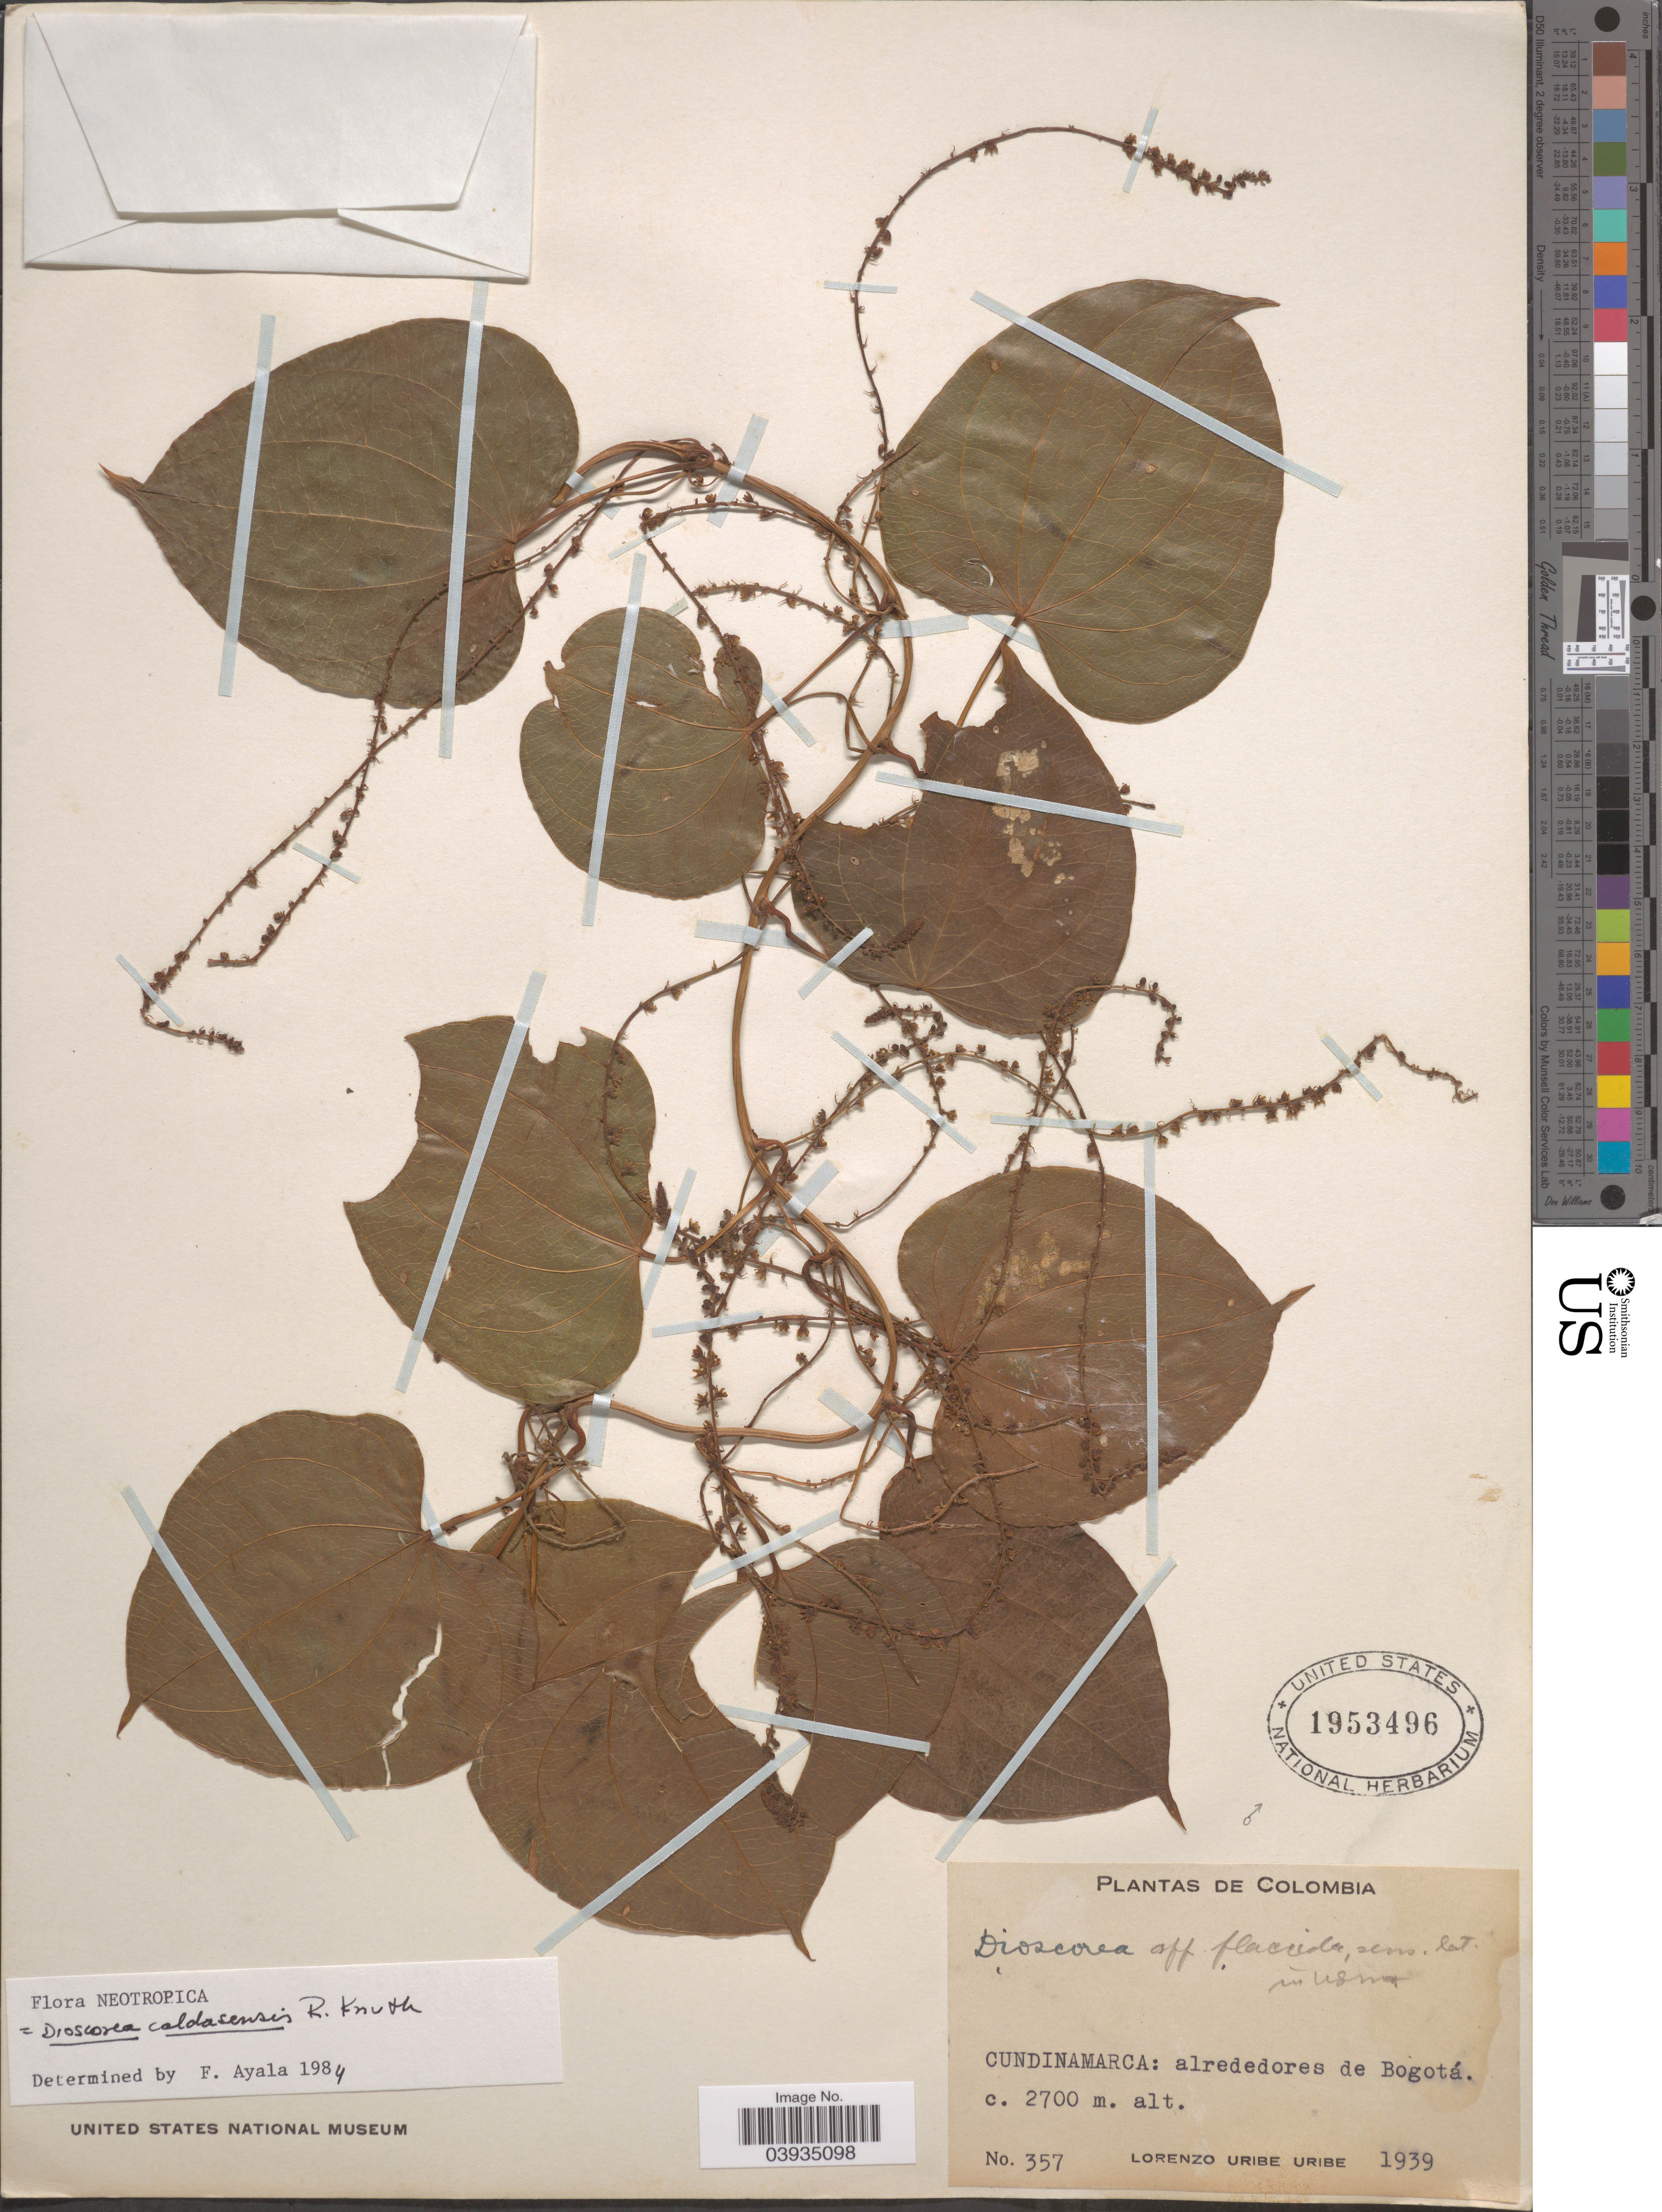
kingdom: Plantae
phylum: Tracheophyta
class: Liliopsida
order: Dioscoreales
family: Dioscoreaceae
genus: Dioscorea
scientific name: Dioscorea caldasensis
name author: R. Knuth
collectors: L. Uribe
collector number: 357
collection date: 1939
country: Colombia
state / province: Cundinamarca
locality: Alrededores de Bogotá.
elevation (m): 2700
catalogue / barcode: US 1953496